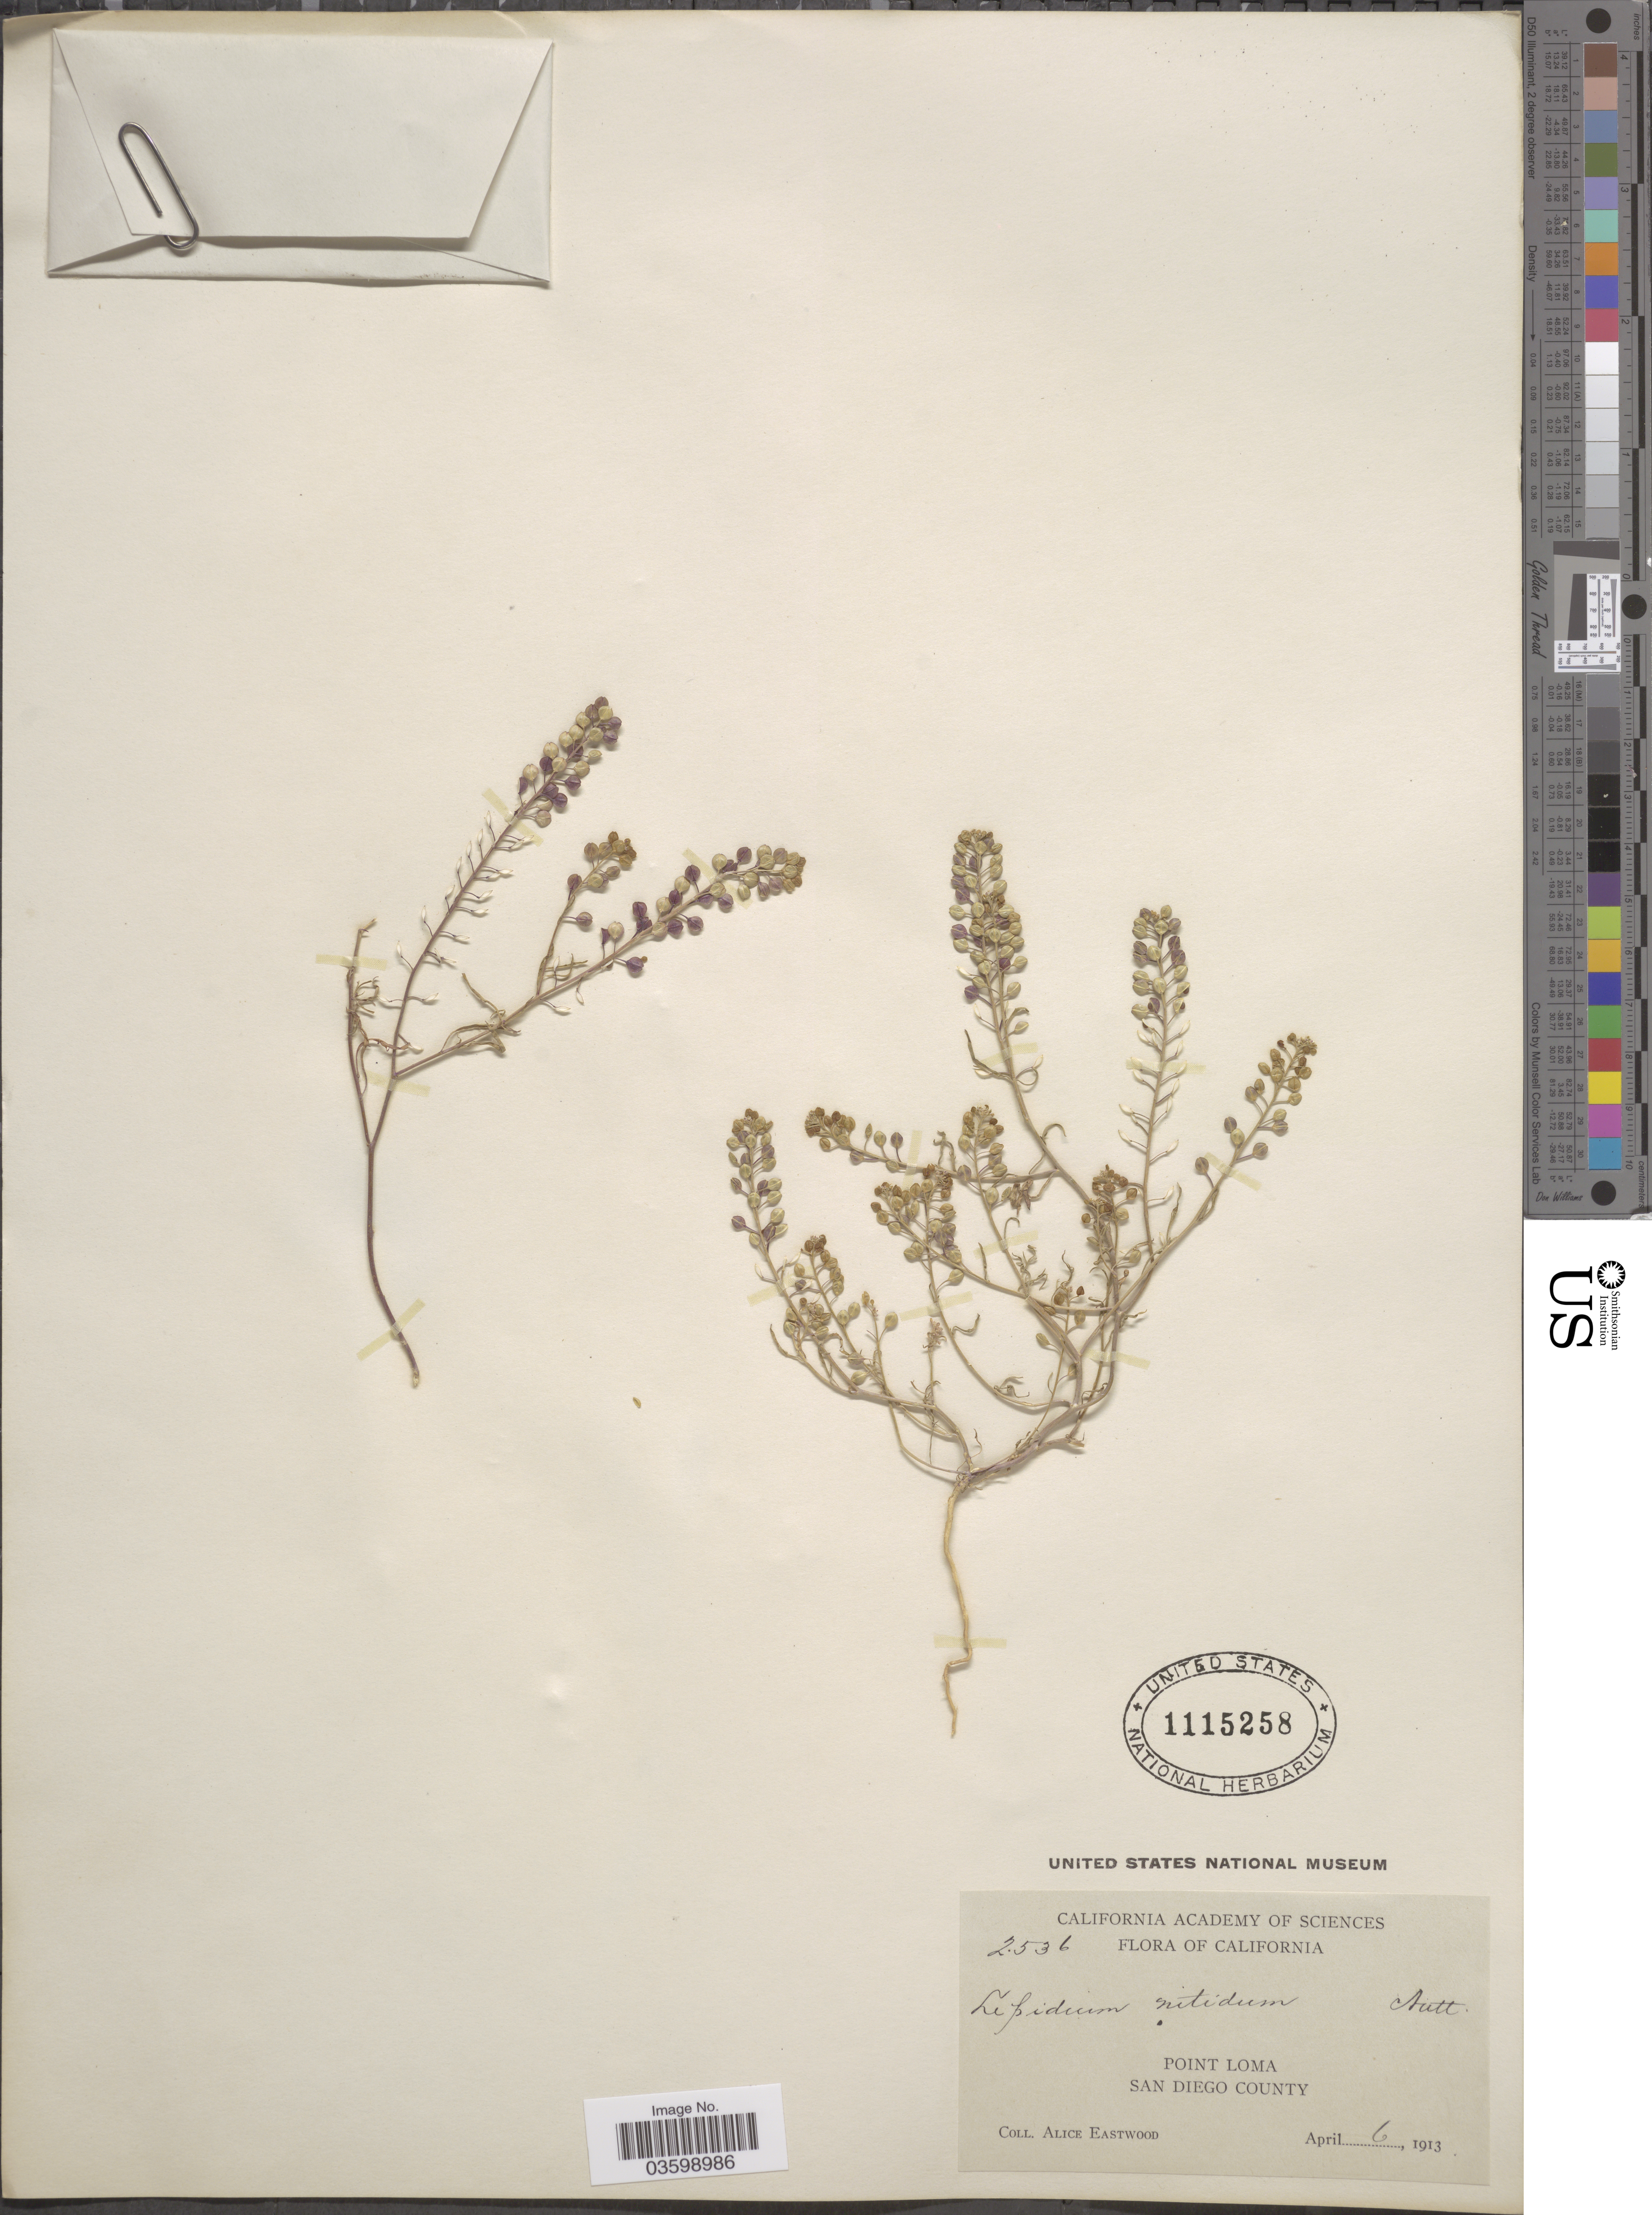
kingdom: Plantae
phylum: Tracheophyta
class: Magnoliopsida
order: Brassicales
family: Brassicaceae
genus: Lepidium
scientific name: Lepidium nitidum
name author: Nutt.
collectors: A. Eastwood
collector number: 2536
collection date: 1913-04-06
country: United States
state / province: California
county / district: San Diego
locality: Point Loma. San Diego County.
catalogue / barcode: US 1115258